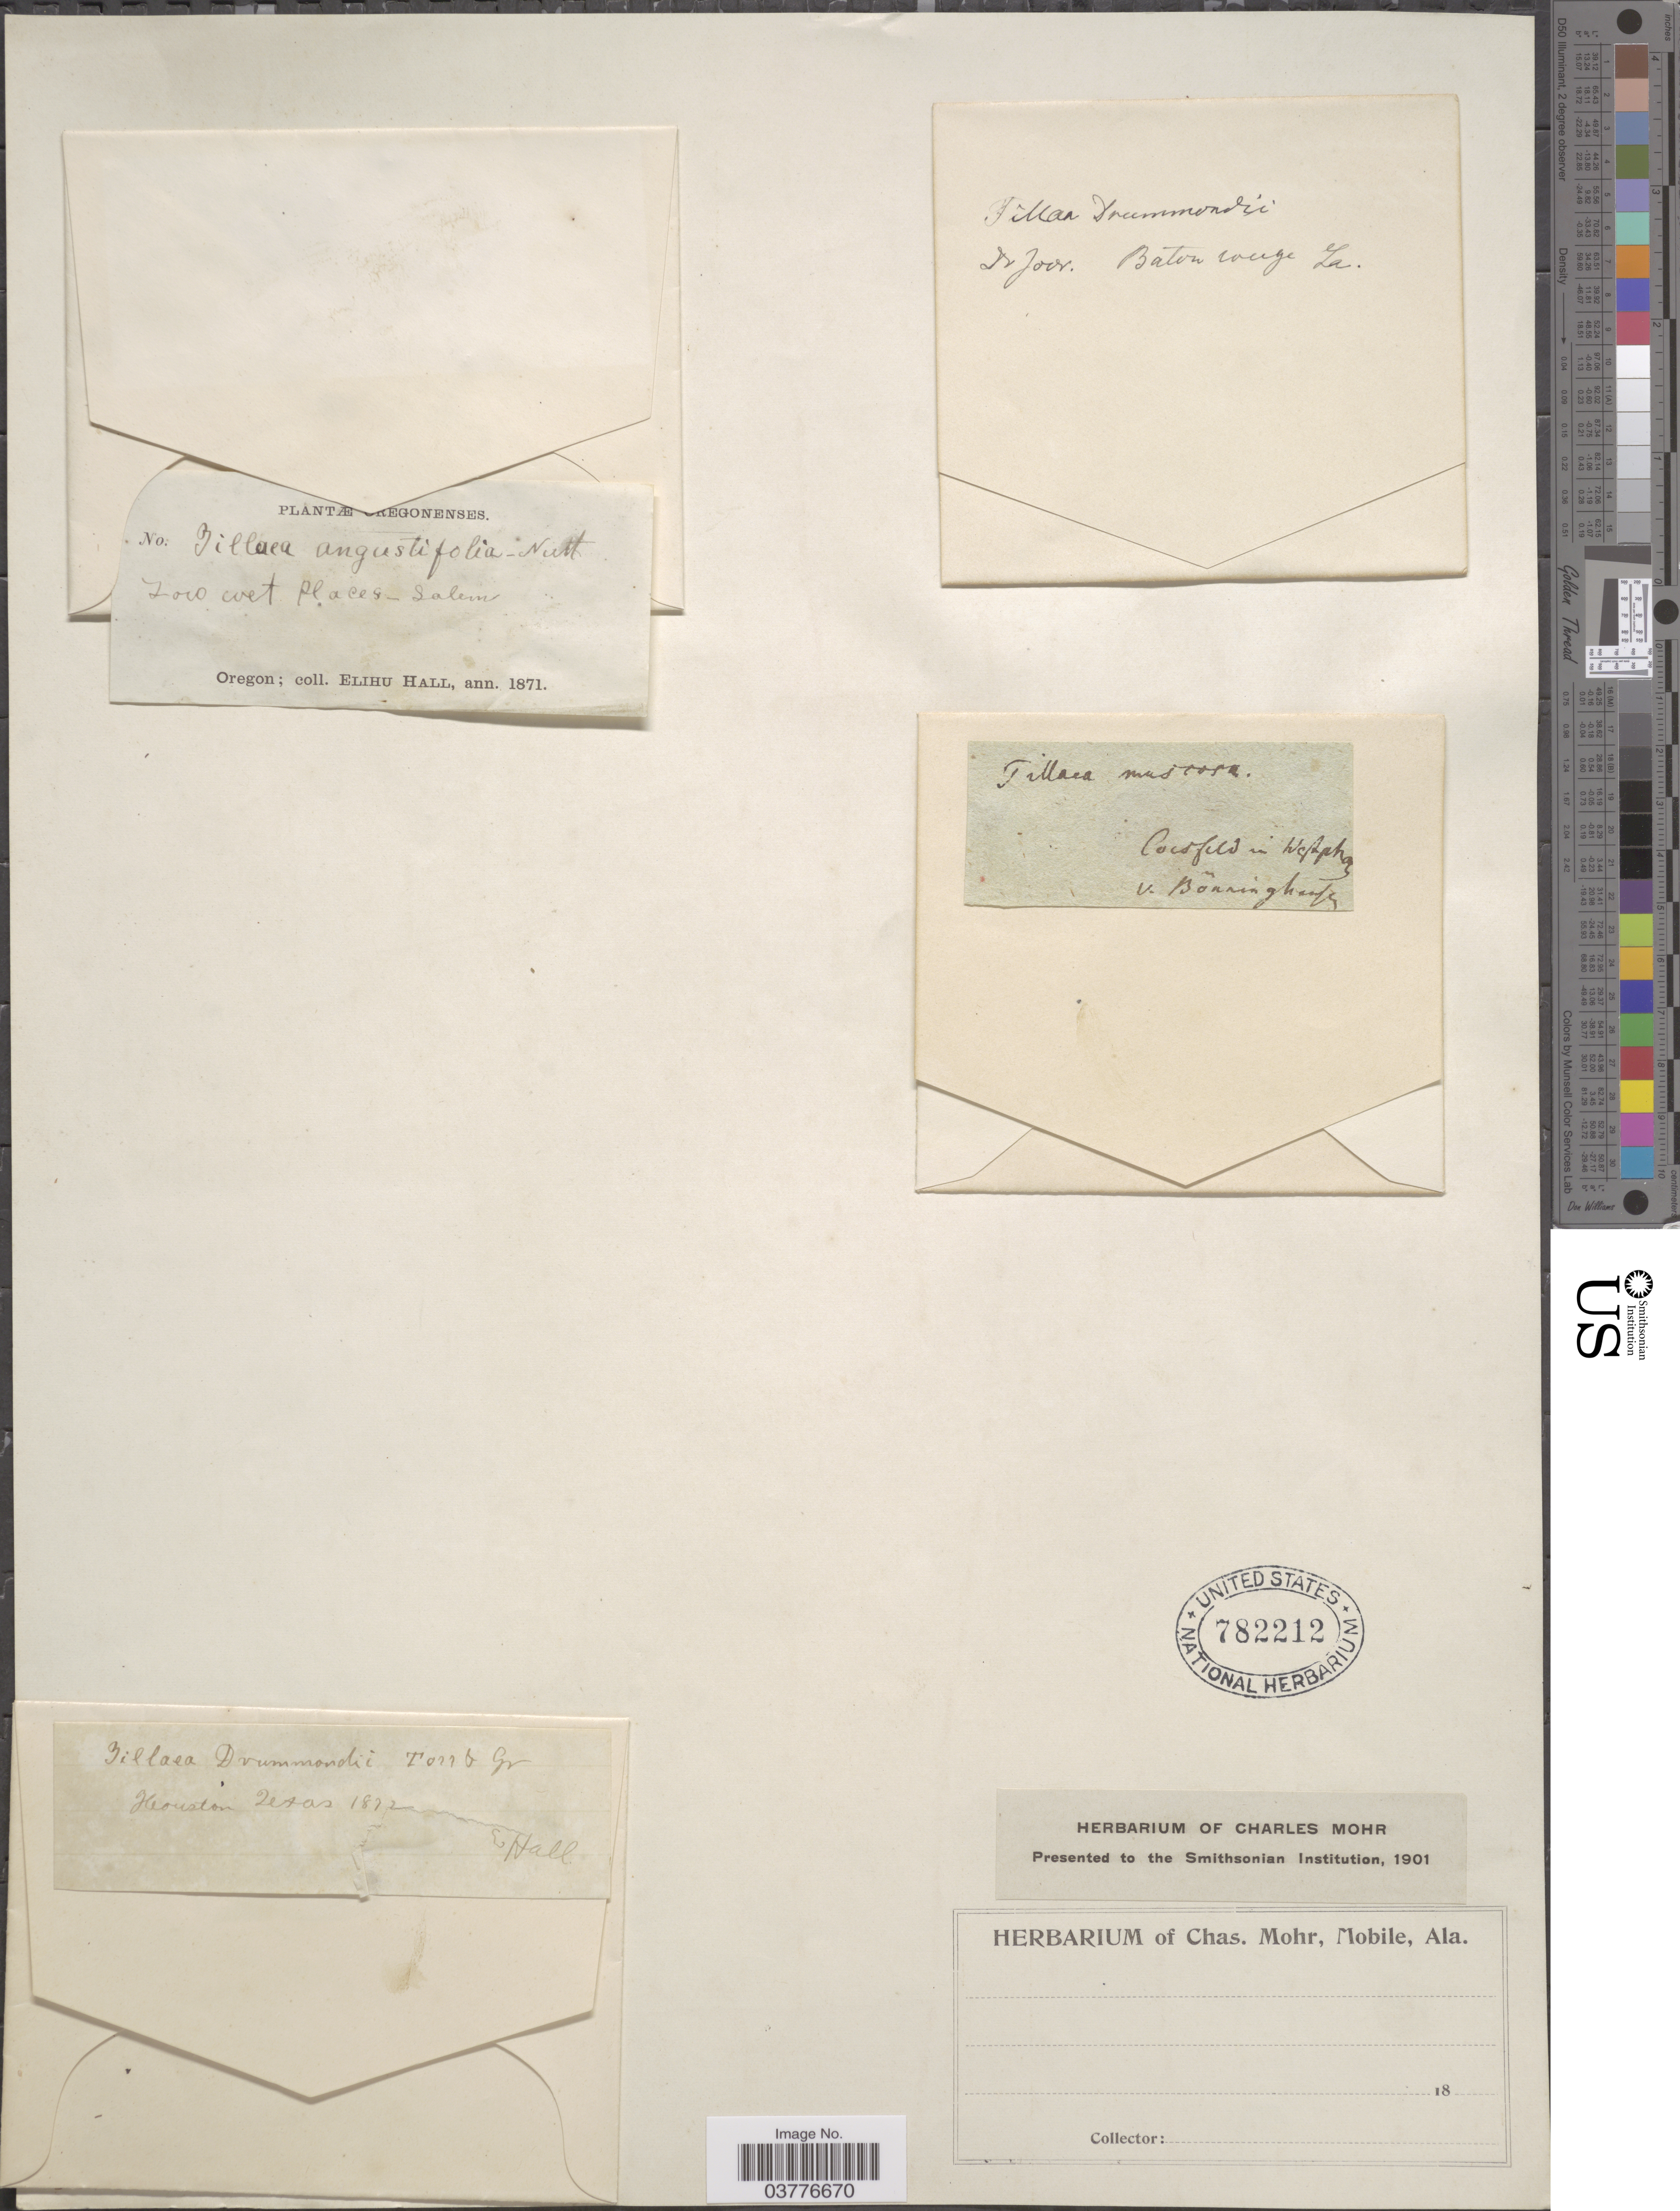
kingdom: Plantae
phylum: Tracheophyta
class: Magnoliopsida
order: Saxifragales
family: Crassulaceae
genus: Tillaeastrum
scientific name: Tillaeastrum drummondii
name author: (Torr. & A. Gray) Britton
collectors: E. Hall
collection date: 1872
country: United States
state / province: Texas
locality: Houston.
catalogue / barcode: US 782212-4